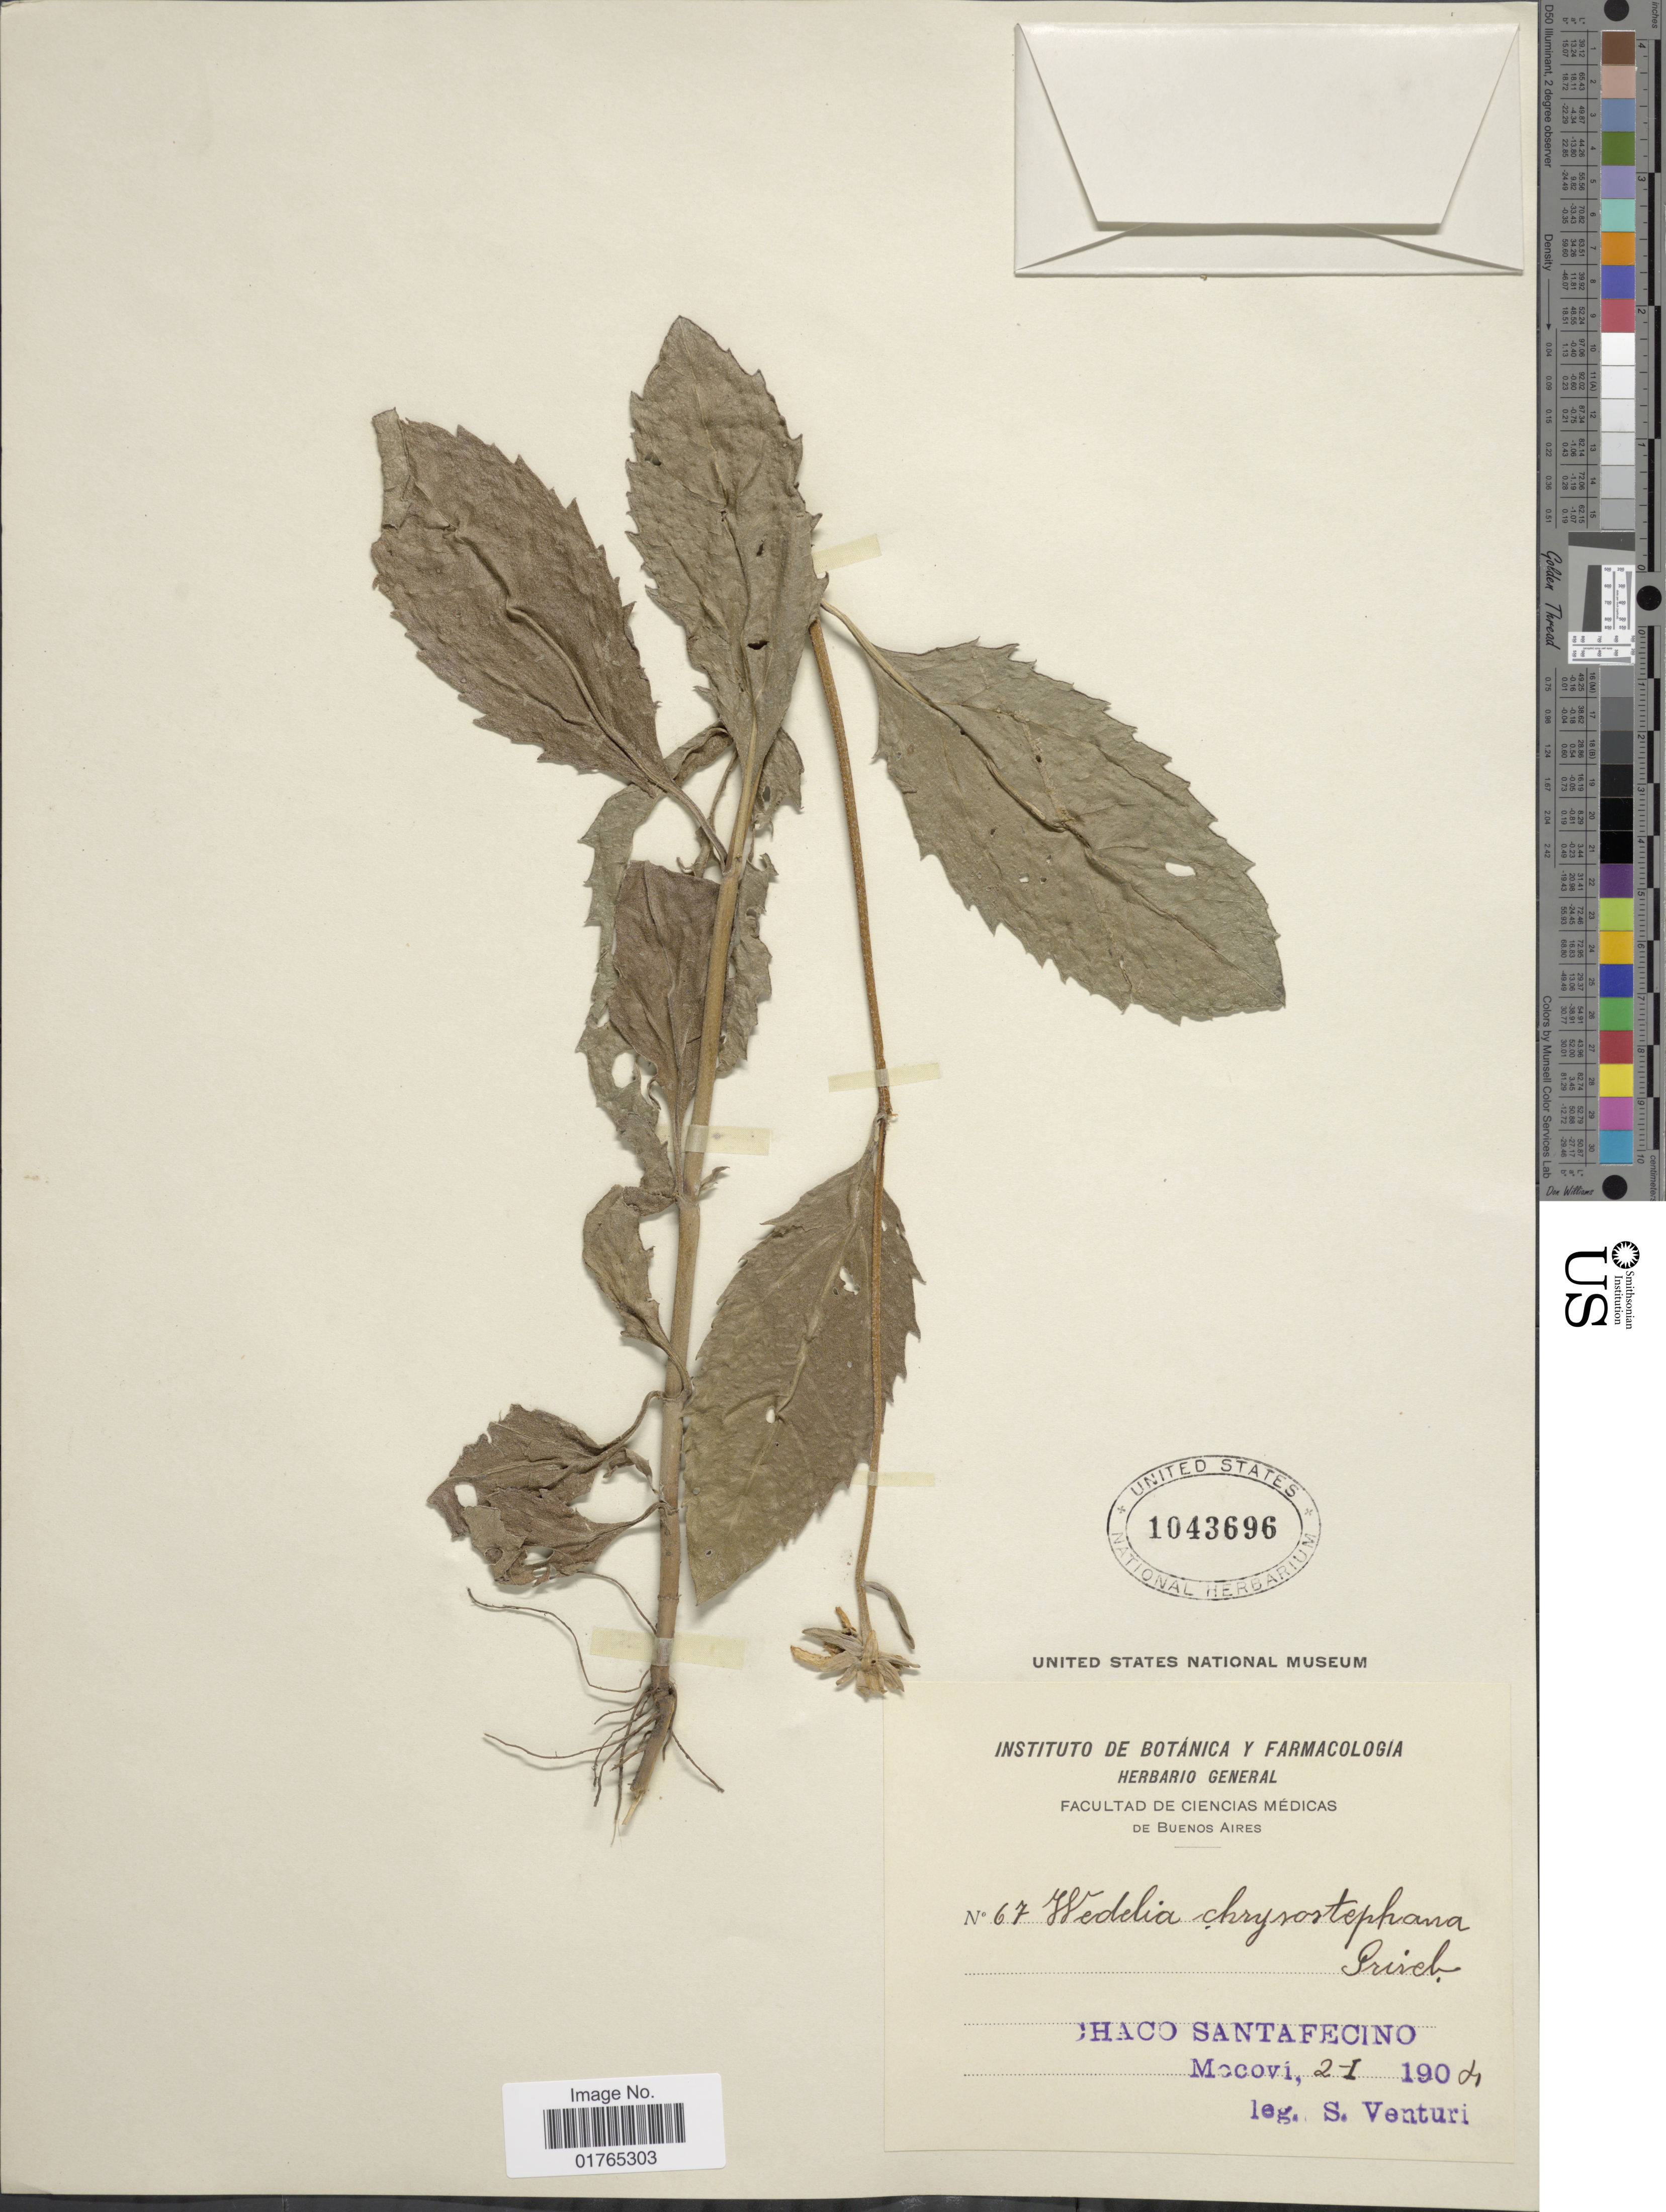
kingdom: Plantae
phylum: Tracheophyta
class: Magnoliopsida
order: Asterales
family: Asteraceae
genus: Pascalia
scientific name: Pascalia subvaginata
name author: (N.E. Br.) Strother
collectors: S. Venturi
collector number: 67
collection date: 1904-01-02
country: Argentina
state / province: Chaco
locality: Santafecino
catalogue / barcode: US 1043696